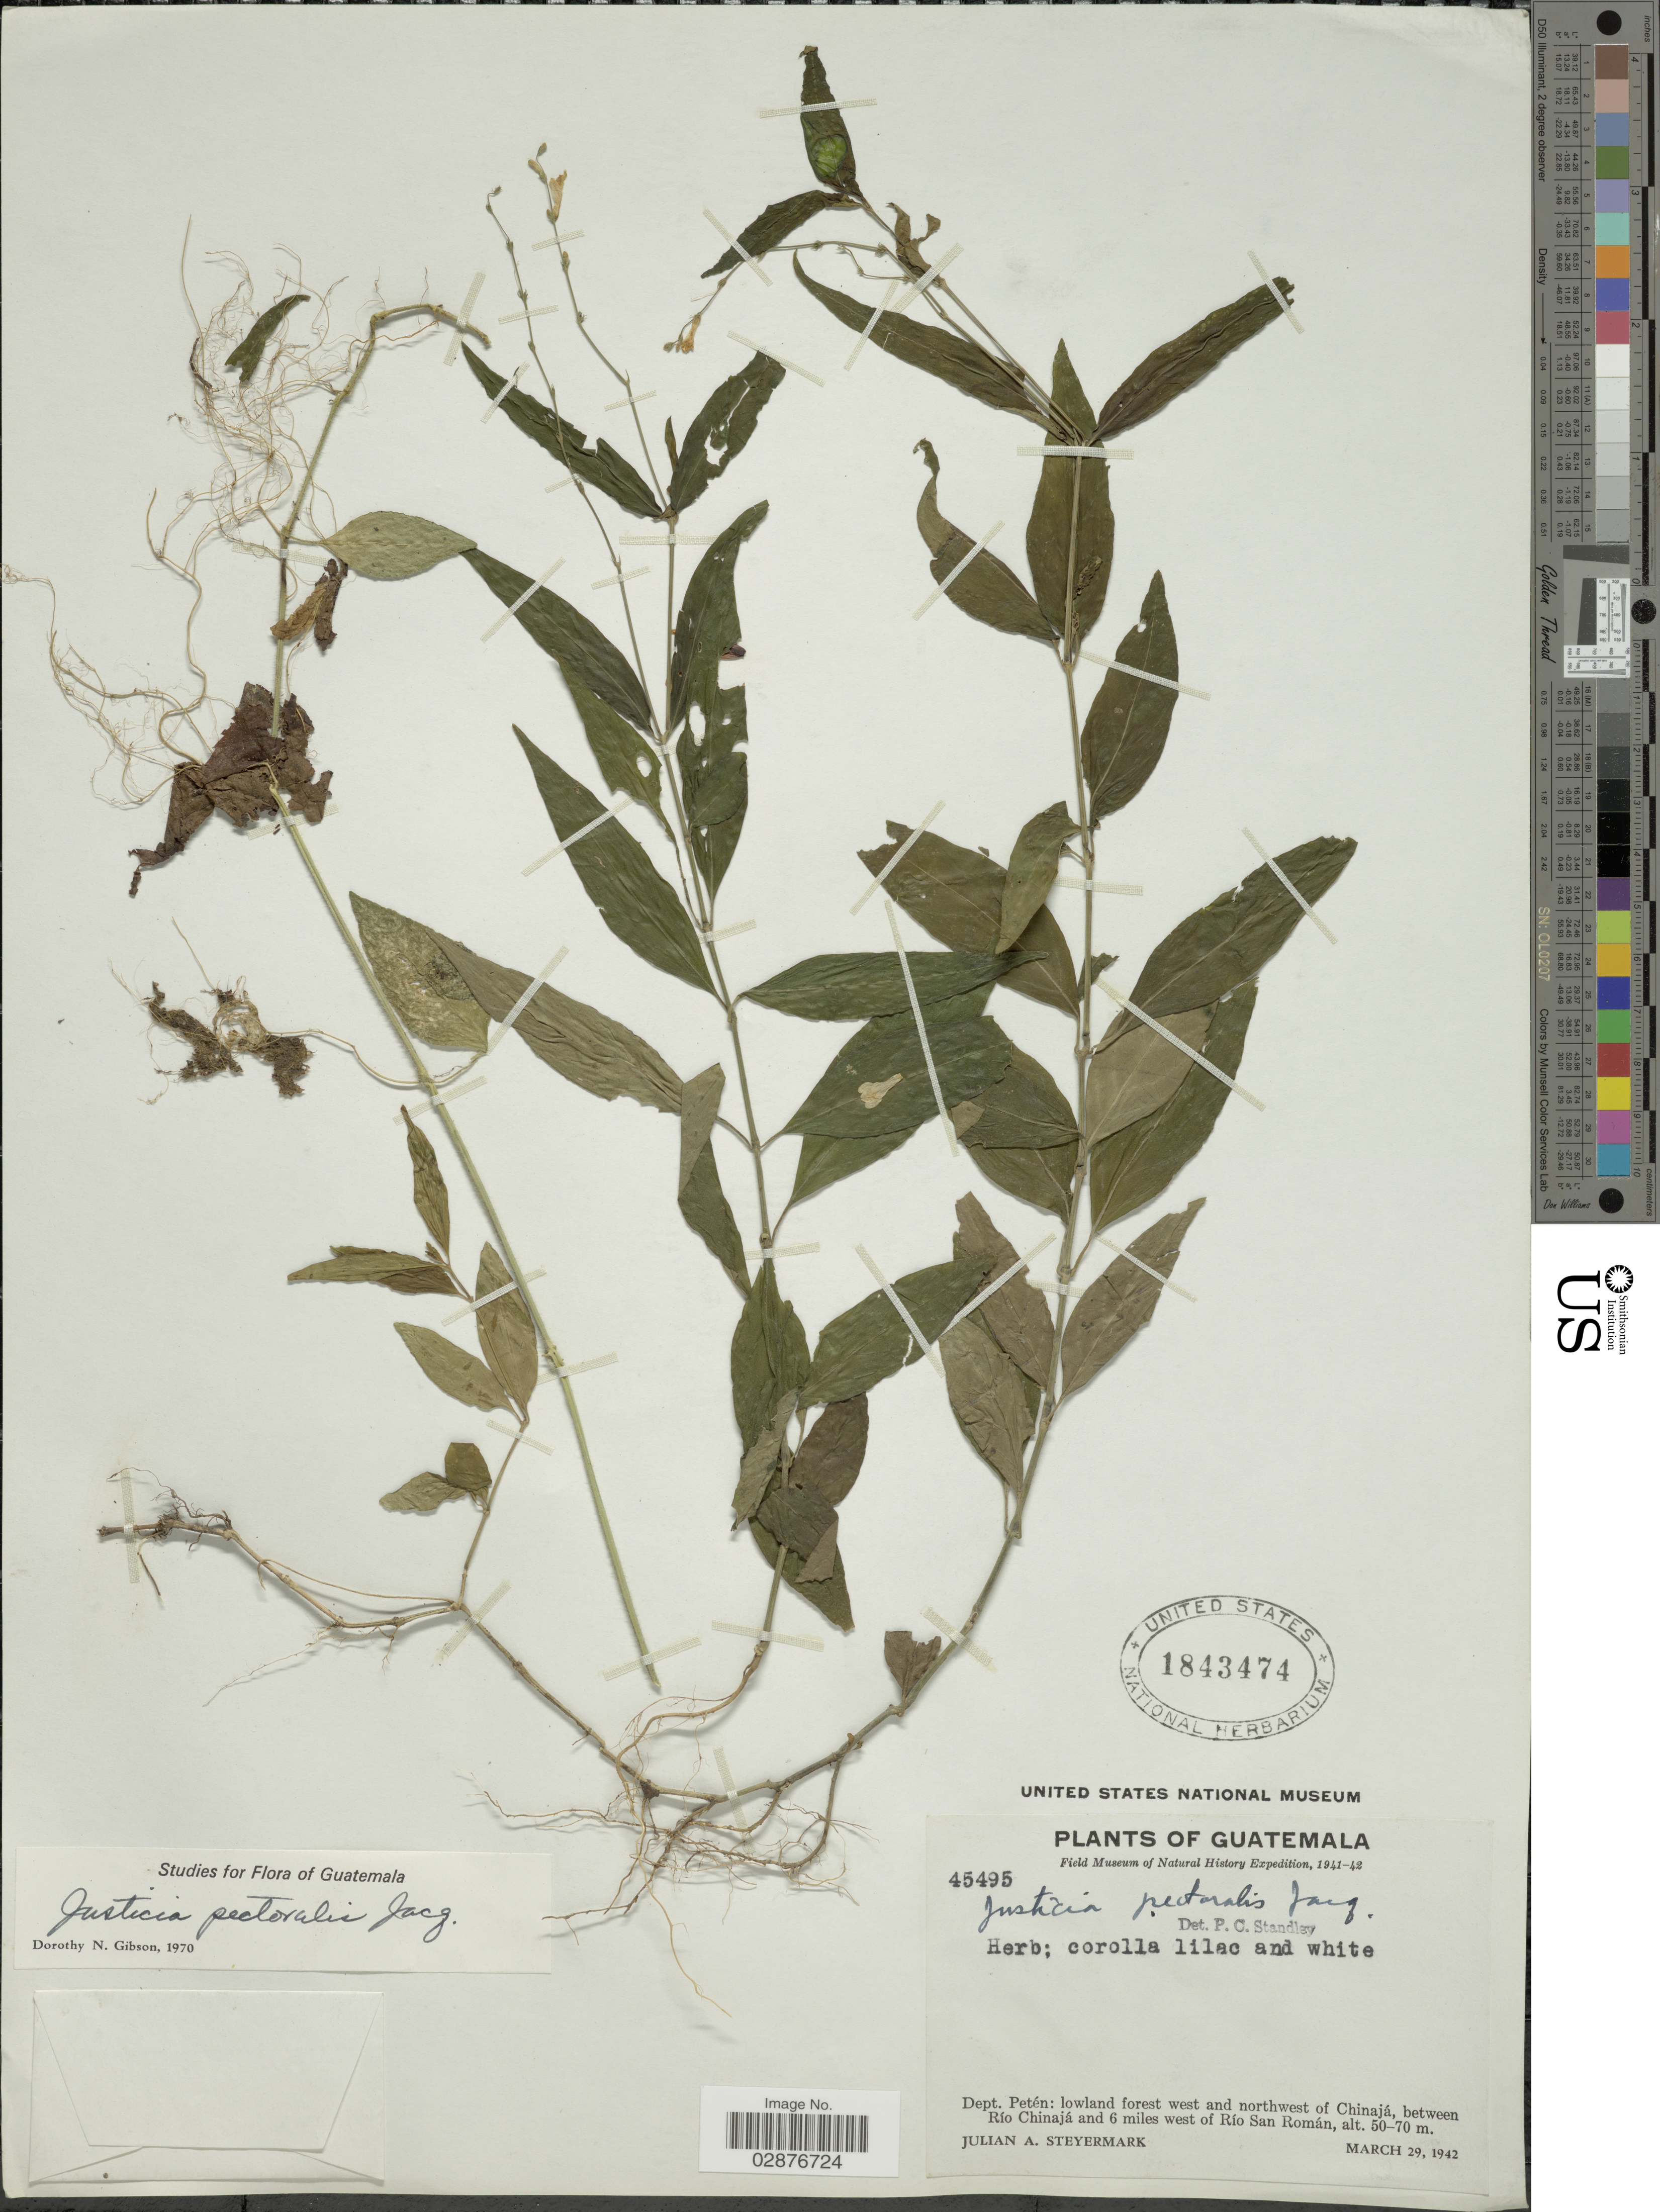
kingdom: Plantae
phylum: Tracheophyta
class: Magnoliopsida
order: Lamiales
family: Acanthaceae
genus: Justicia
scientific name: Justicia pectoralis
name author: Jacq.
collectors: J. Steyermark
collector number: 45495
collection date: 1942-03-29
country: Guatemala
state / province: El Petén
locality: Dept. Petén: lowland forest west and northwest of Chinajá, between Río Chinajá and 6 miles west of Río San Román.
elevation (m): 50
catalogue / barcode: US 1843474